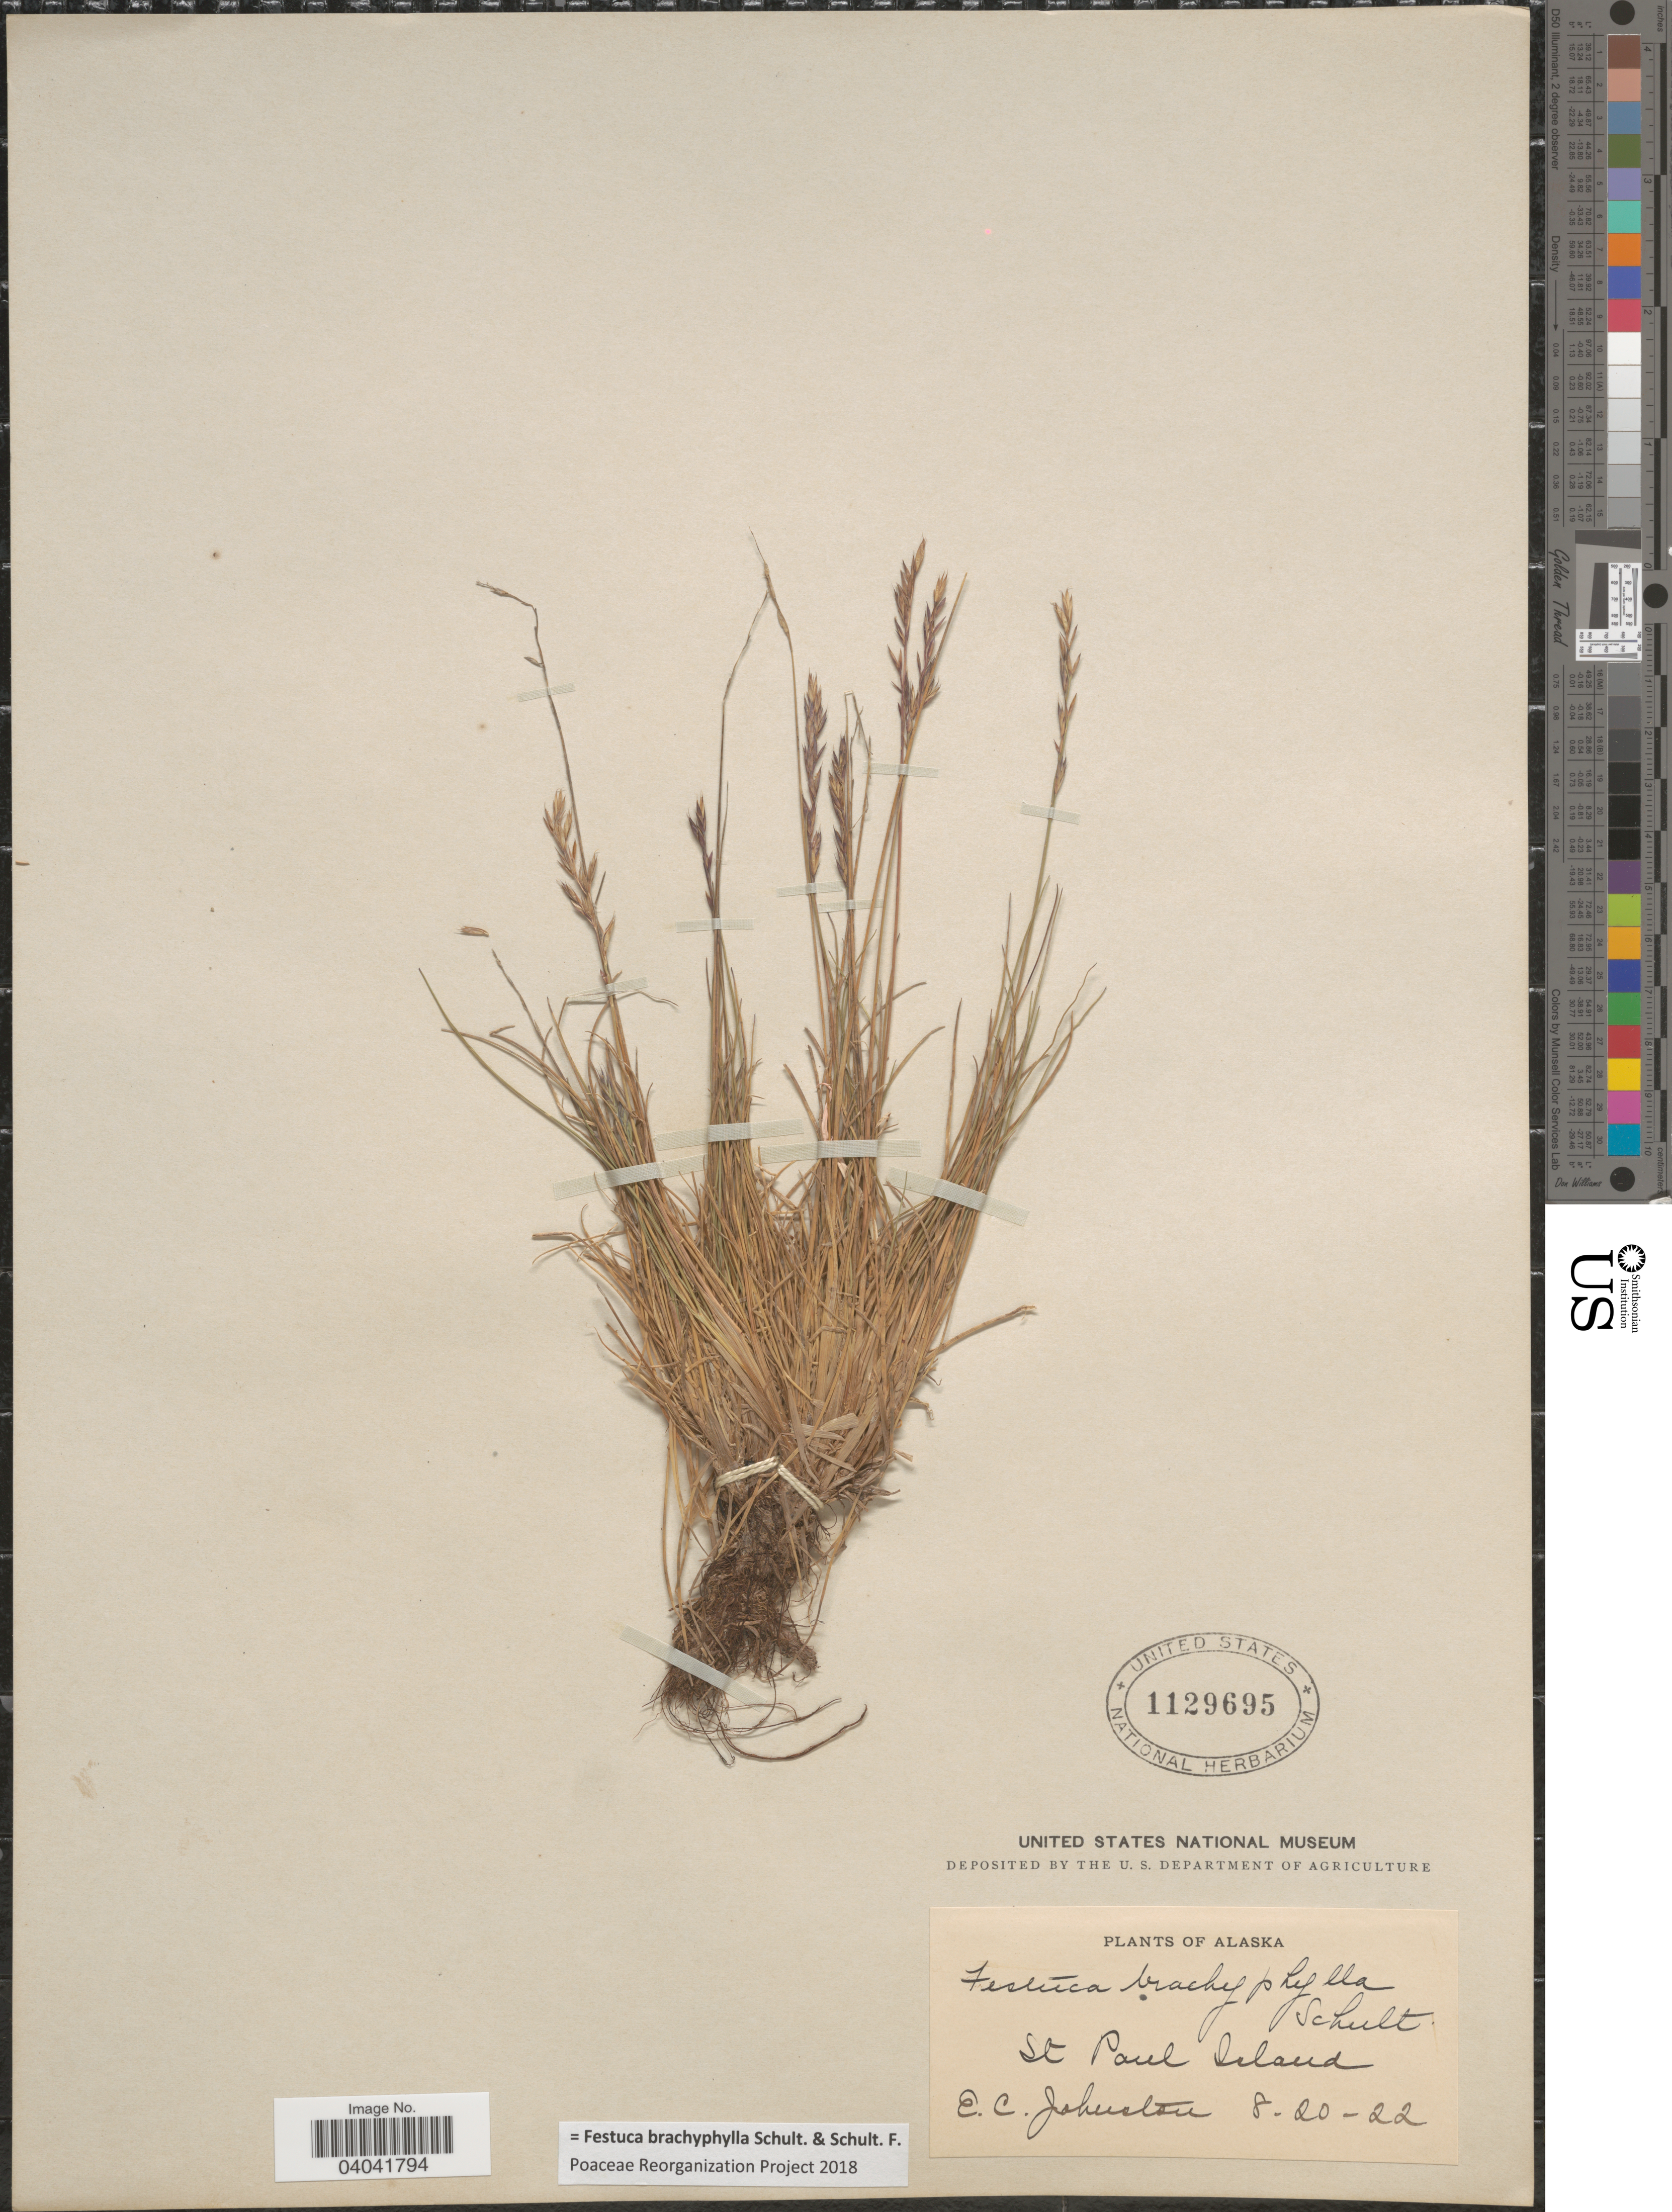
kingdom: Plantae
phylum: Tracheophyta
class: Liliopsida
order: Poales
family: Poaceae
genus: Festuca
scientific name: Festuca brachyphylla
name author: Schult. & Schult. f.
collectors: E. C. Johnston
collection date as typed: Transcribed d/m/y: 20/8/22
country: United States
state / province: Alaska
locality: St. Paul Island.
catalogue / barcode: US 1129695